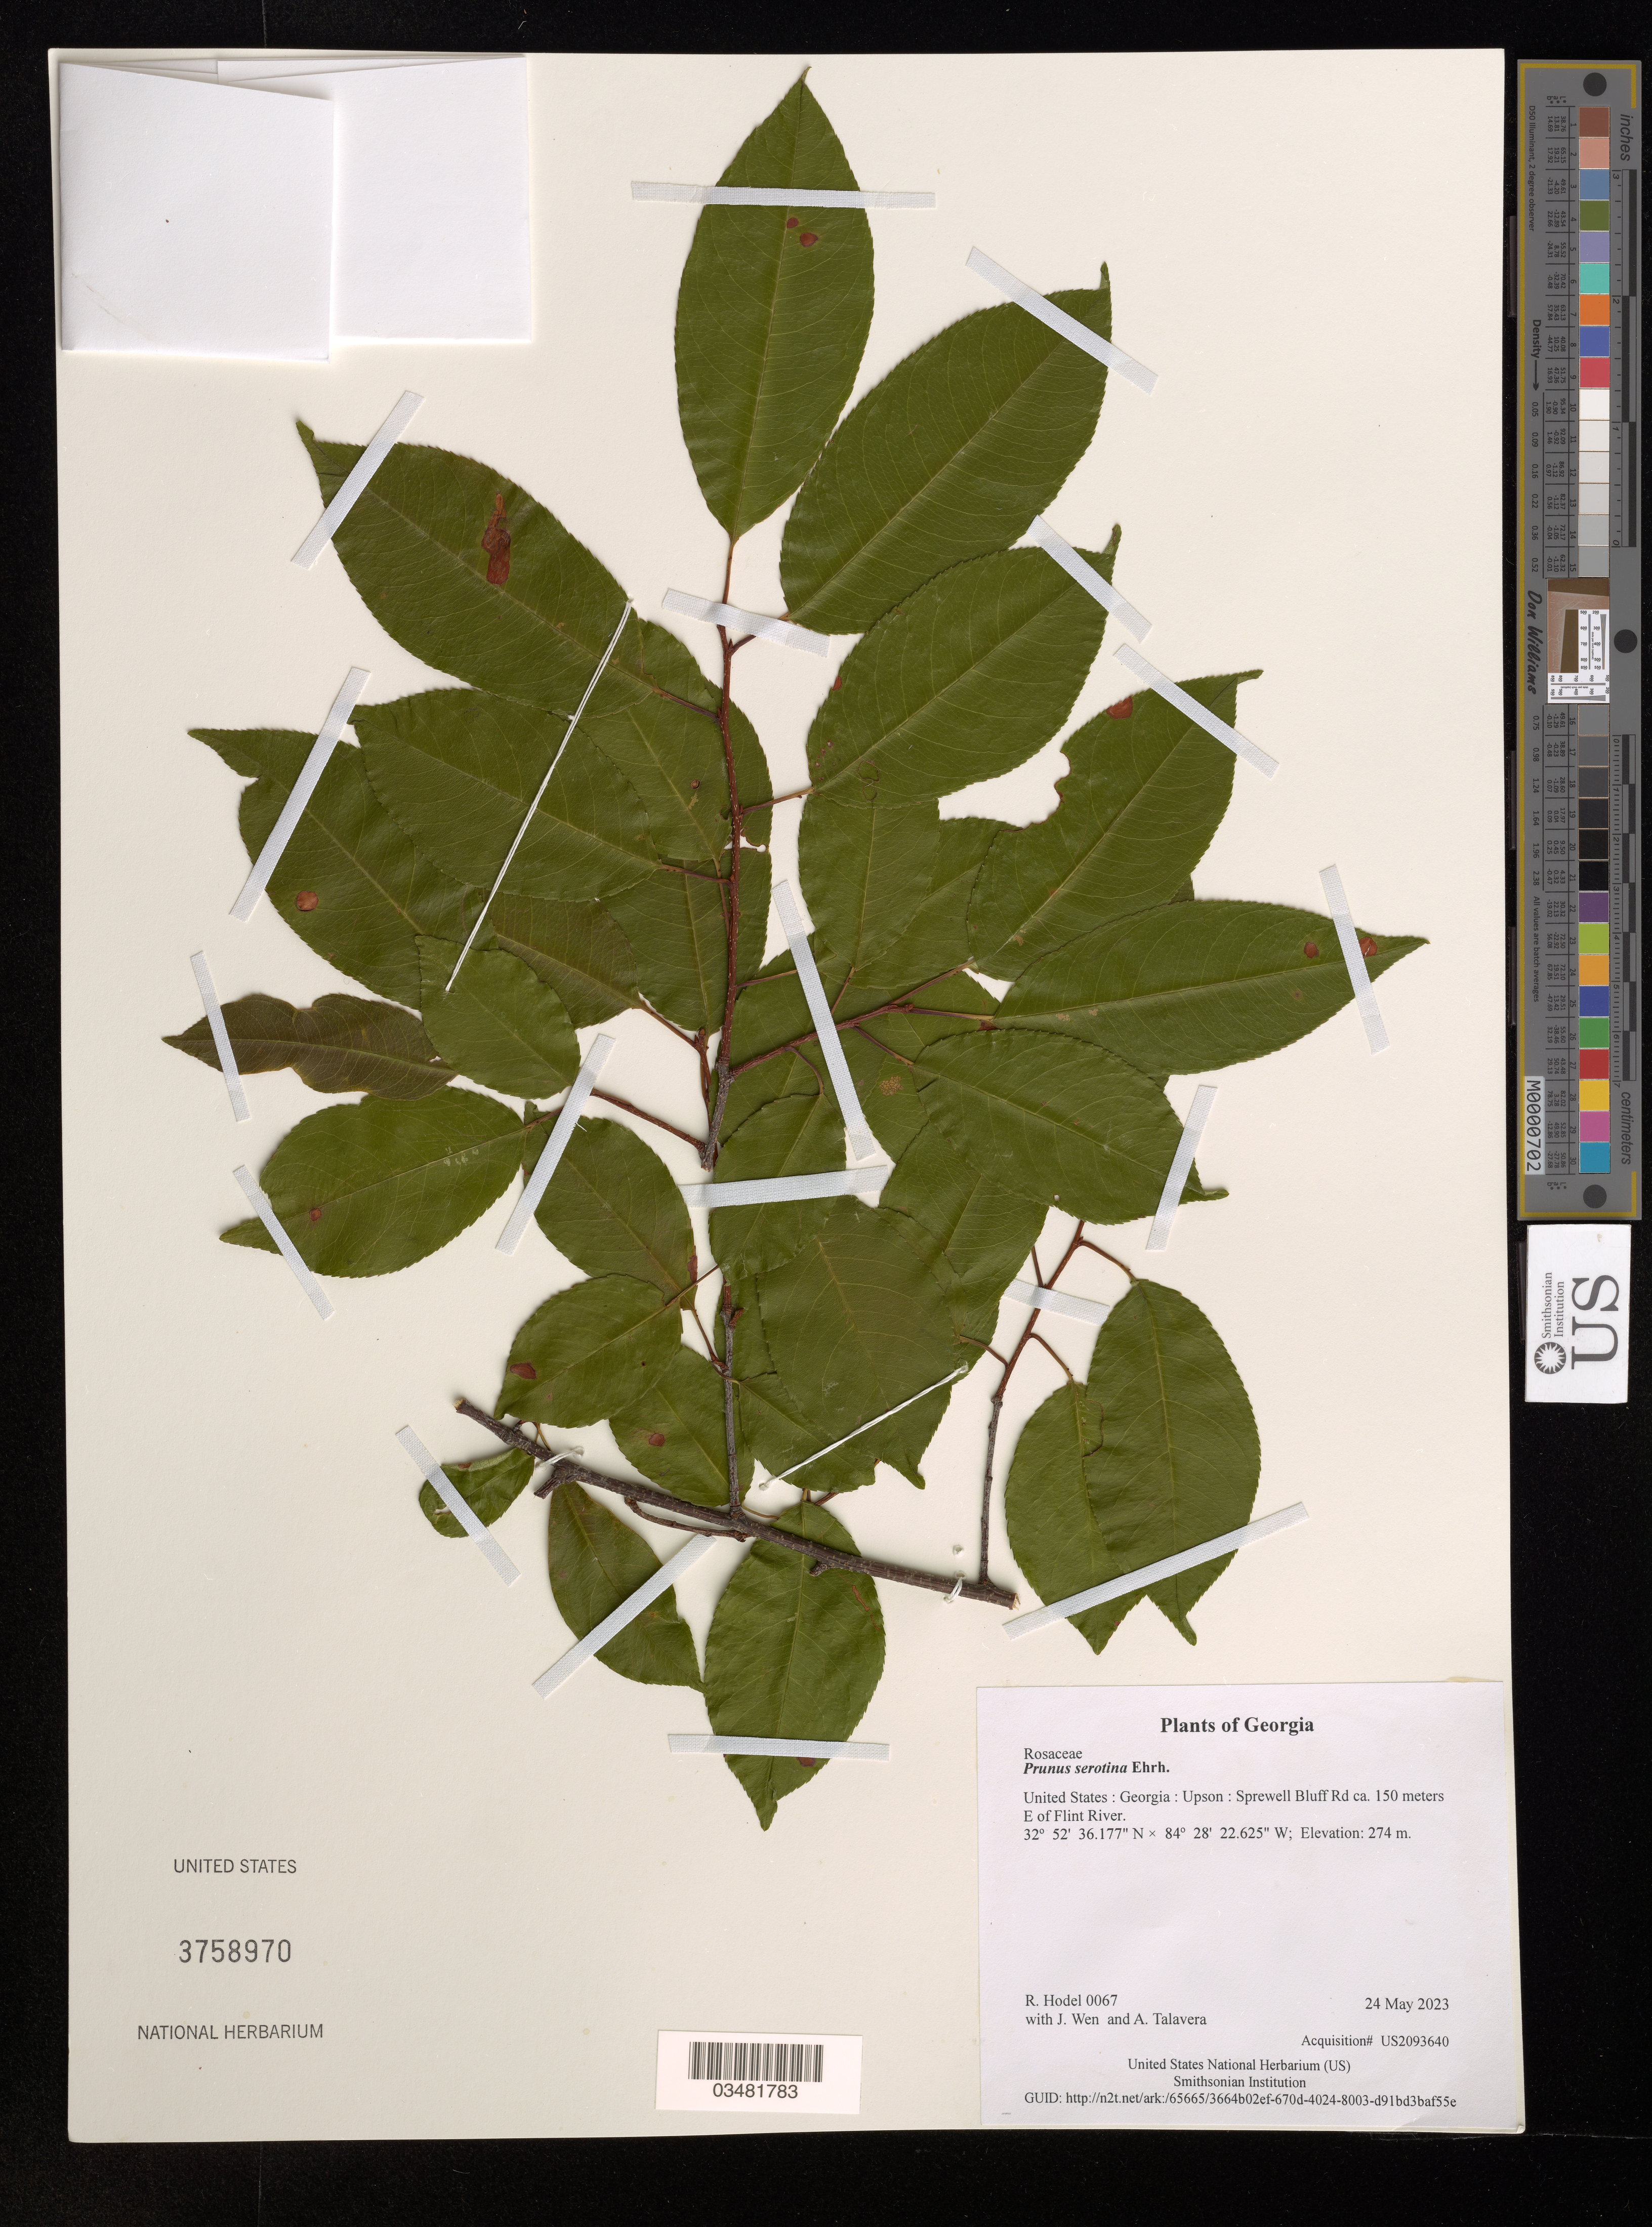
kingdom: Plantae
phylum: Tracheophyta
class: Magnoliopsida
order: Rosales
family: Rosaceae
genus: Prunus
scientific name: Prunus serotina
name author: Ehrh.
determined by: Hodel, Richard G. J.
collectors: R. Hodel, J. Wen & A. Talavera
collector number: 0067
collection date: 2023-05-24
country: United States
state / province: Georgia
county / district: Upson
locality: Sprewell Bluff Rd ca. 150 meters E of Flint River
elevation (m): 274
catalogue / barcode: US 3758970